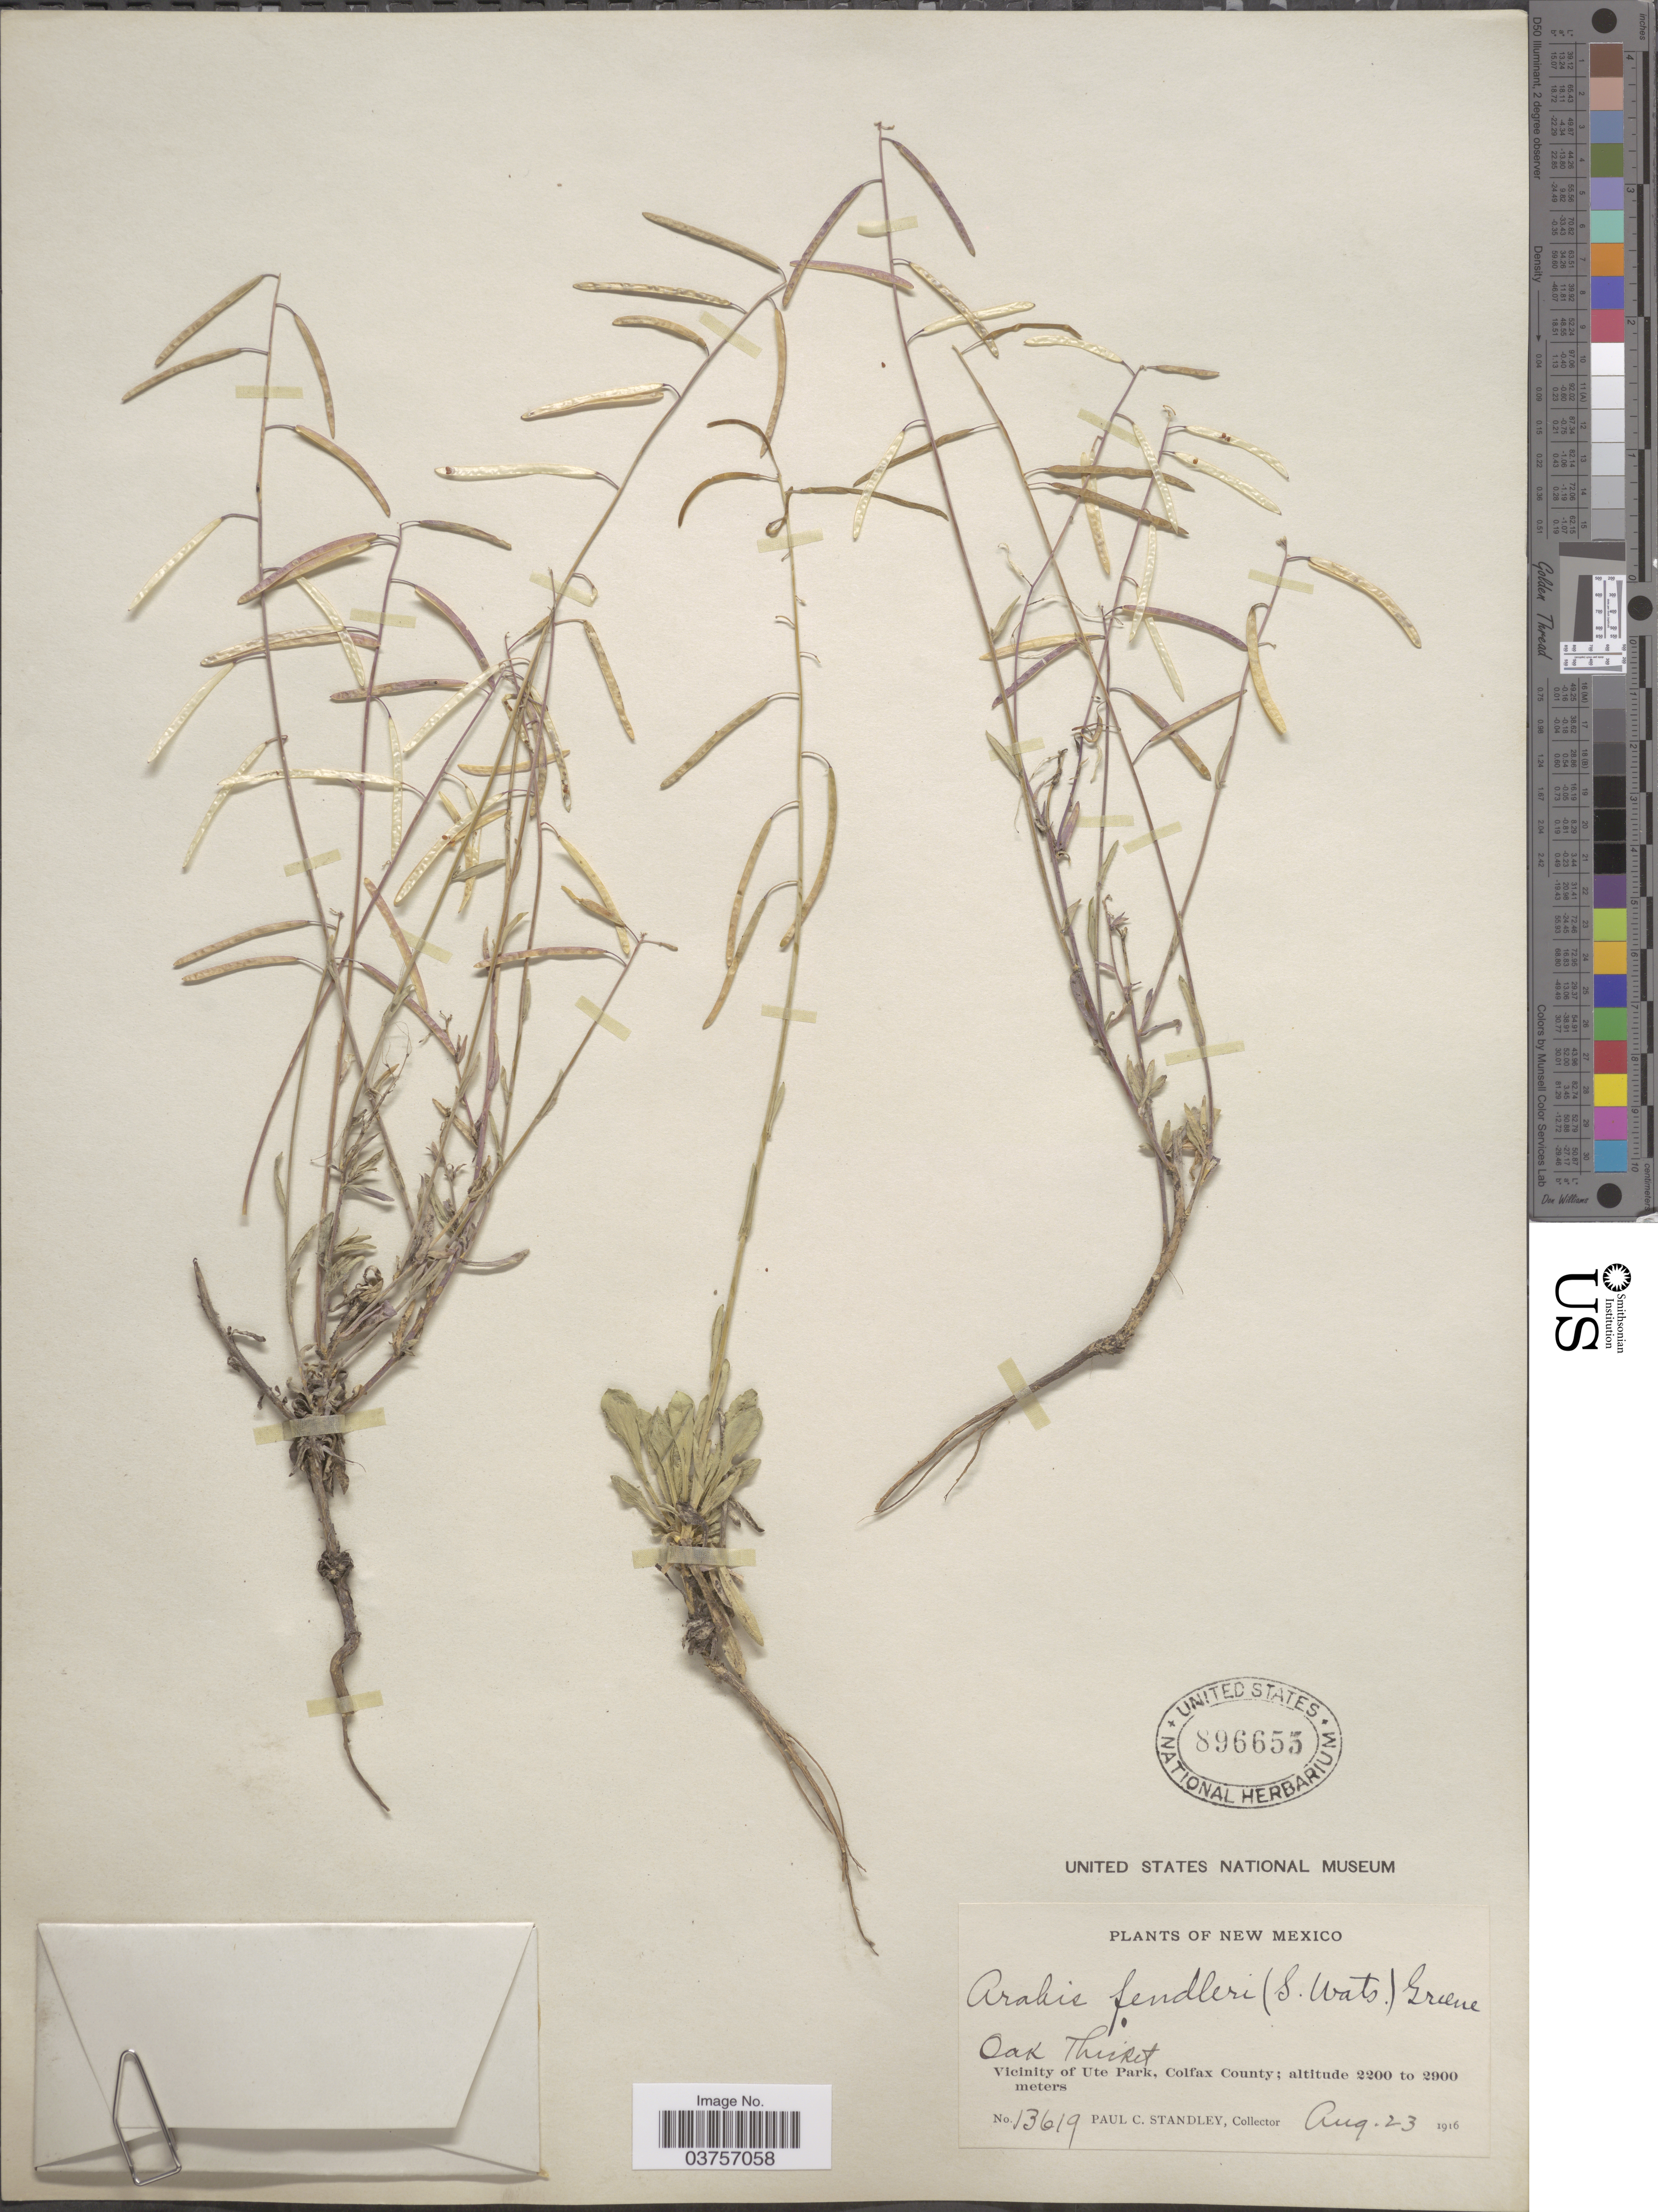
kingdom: Plantae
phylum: Tracheophyta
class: Magnoliopsida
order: Brassicales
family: Brassicaceae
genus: Arabis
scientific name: Arabis fendleri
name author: (S. Watson) Greene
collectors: P. C. Standley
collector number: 13619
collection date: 1916-08-23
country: United States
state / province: New Mexico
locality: Oak Thicket. Vicinity of Ute Park, Colfax County.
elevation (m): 2200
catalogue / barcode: US 896655